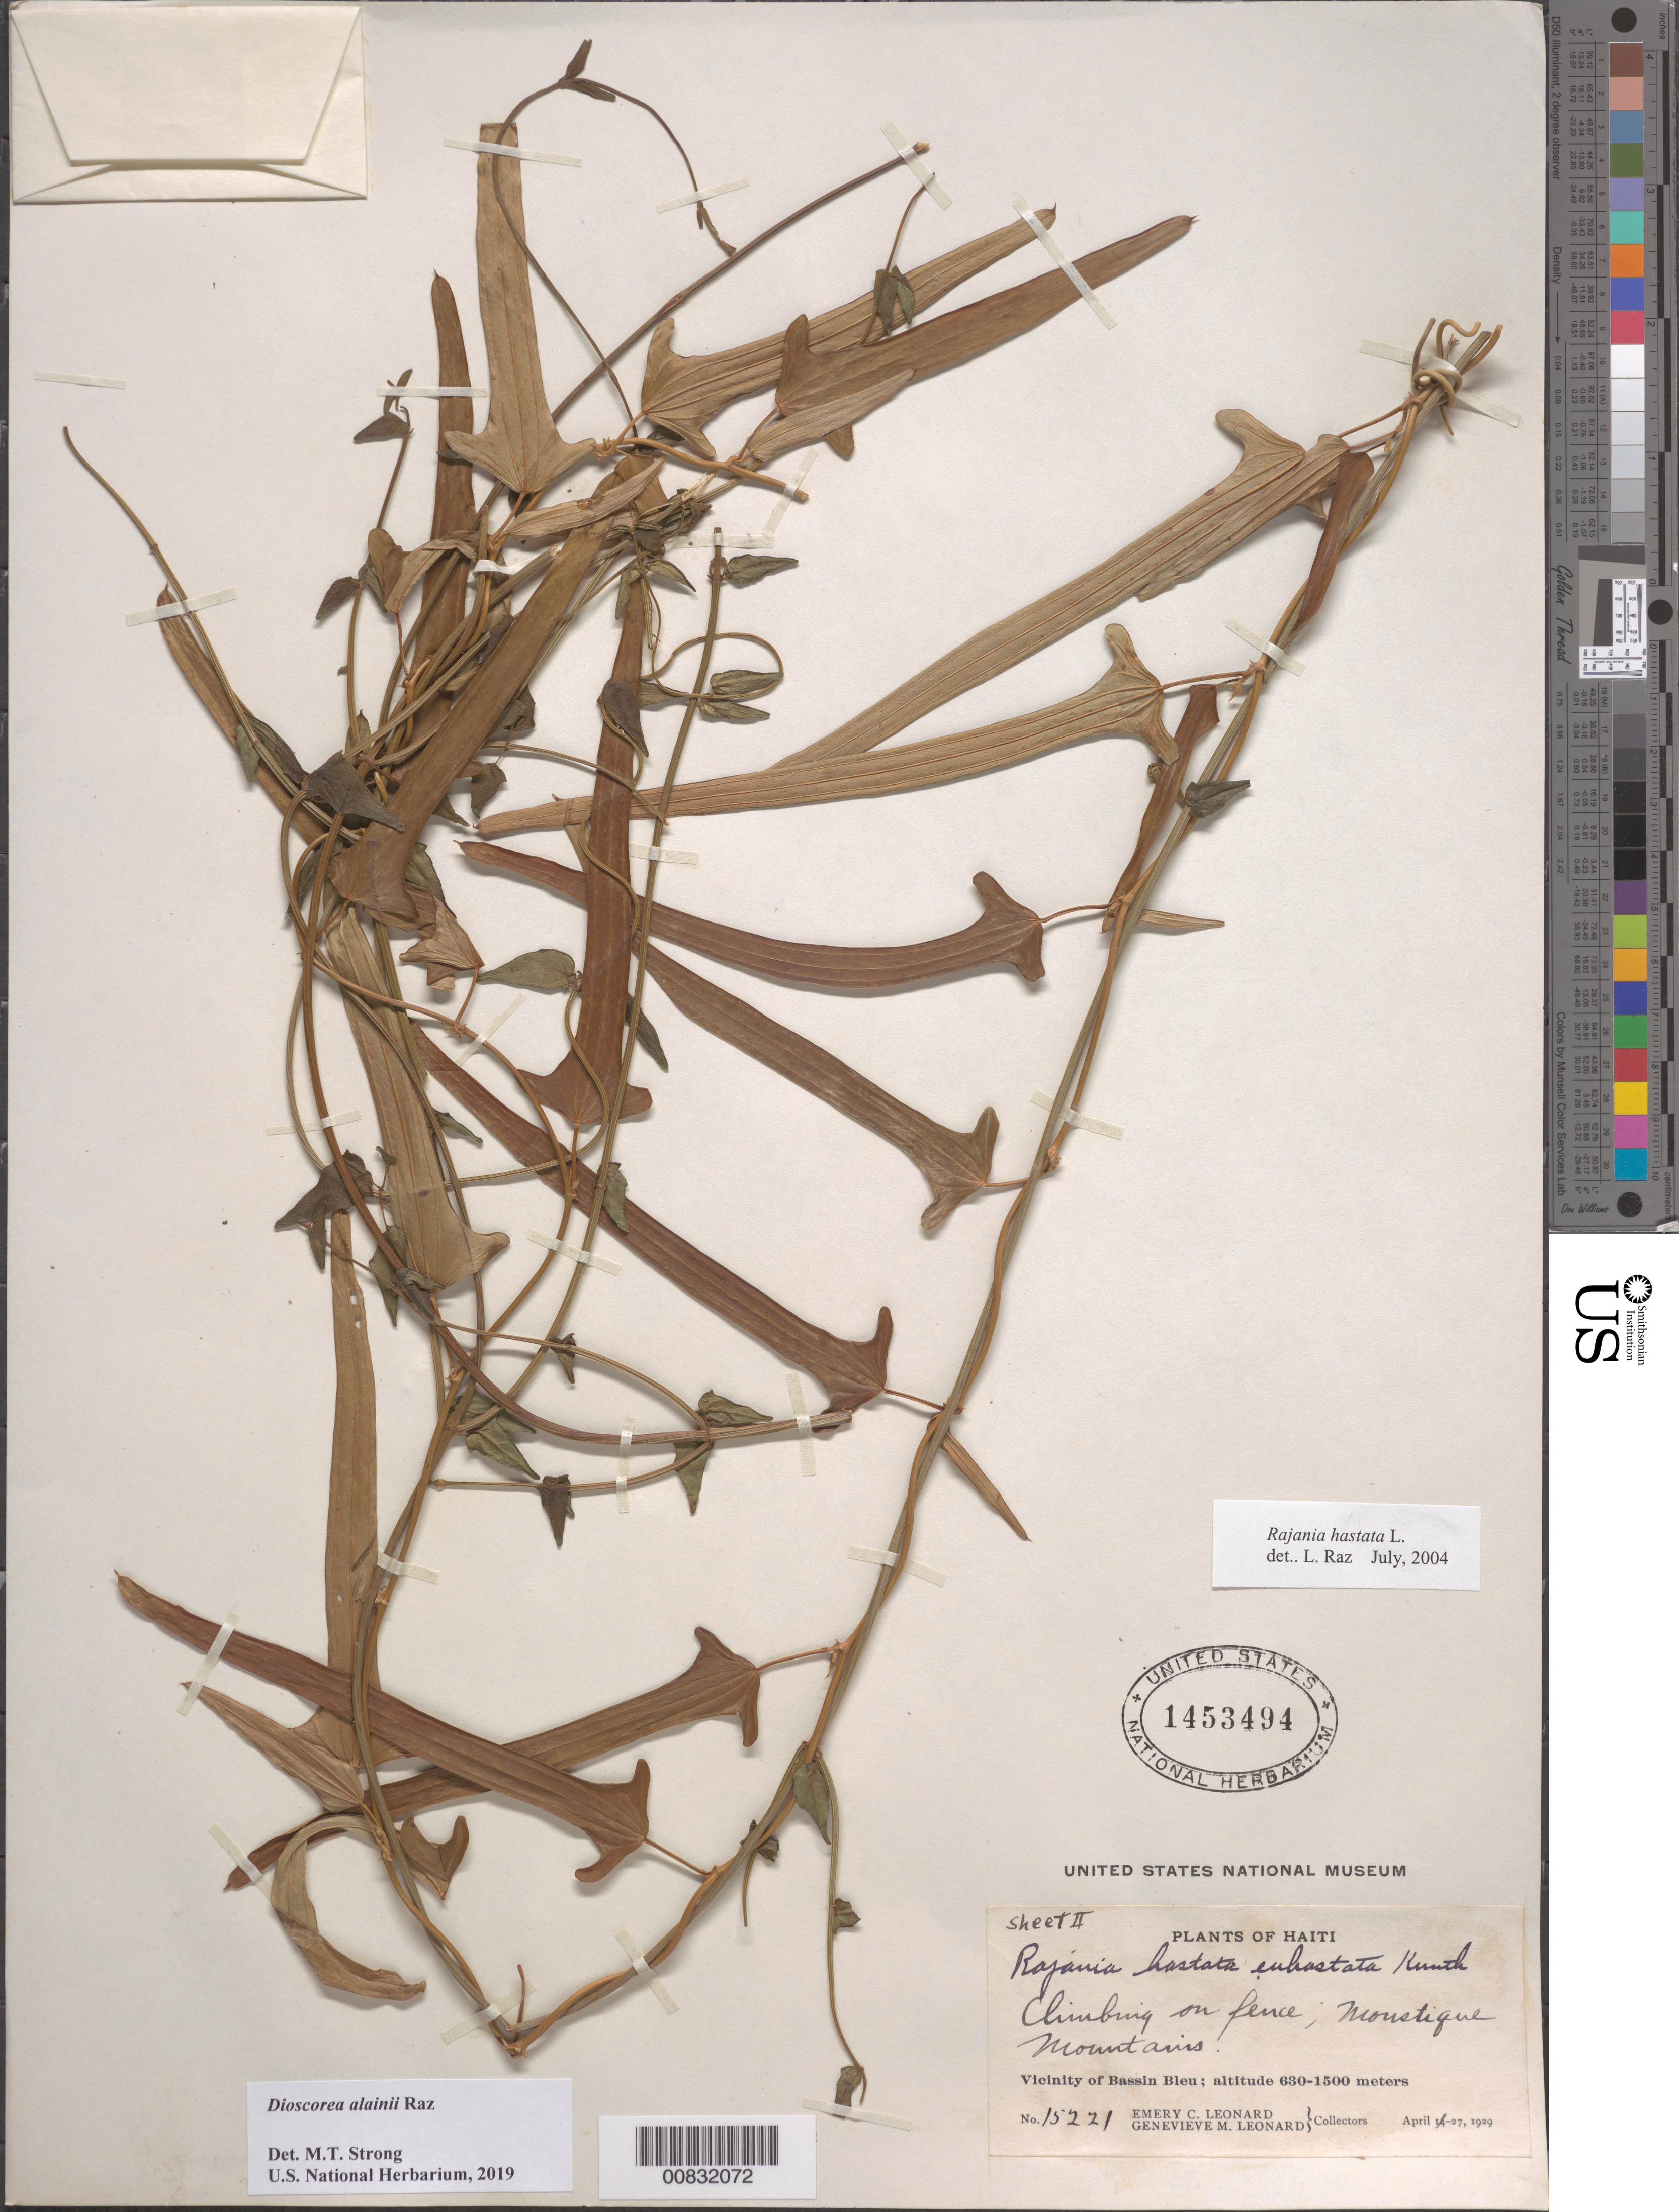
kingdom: Plantae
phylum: Tracheophyta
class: Liliopsida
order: Dioscoreales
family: Dioscoreaceae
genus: Dioscorea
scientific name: Dioscorea alainii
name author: Raz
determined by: Strong, M. T., (US), Smithsonian Institution - National Museum of Natural History (UNITED STATES)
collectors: E. C. Leonard & G. M. Leonard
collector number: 15221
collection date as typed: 27 Apr 1929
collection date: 1929-04-27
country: Haiti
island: Hispaniola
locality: Vicinity of Bassin Bleu. Moustique Mountains.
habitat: Climbing on fence.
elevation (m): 630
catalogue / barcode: US 1453494